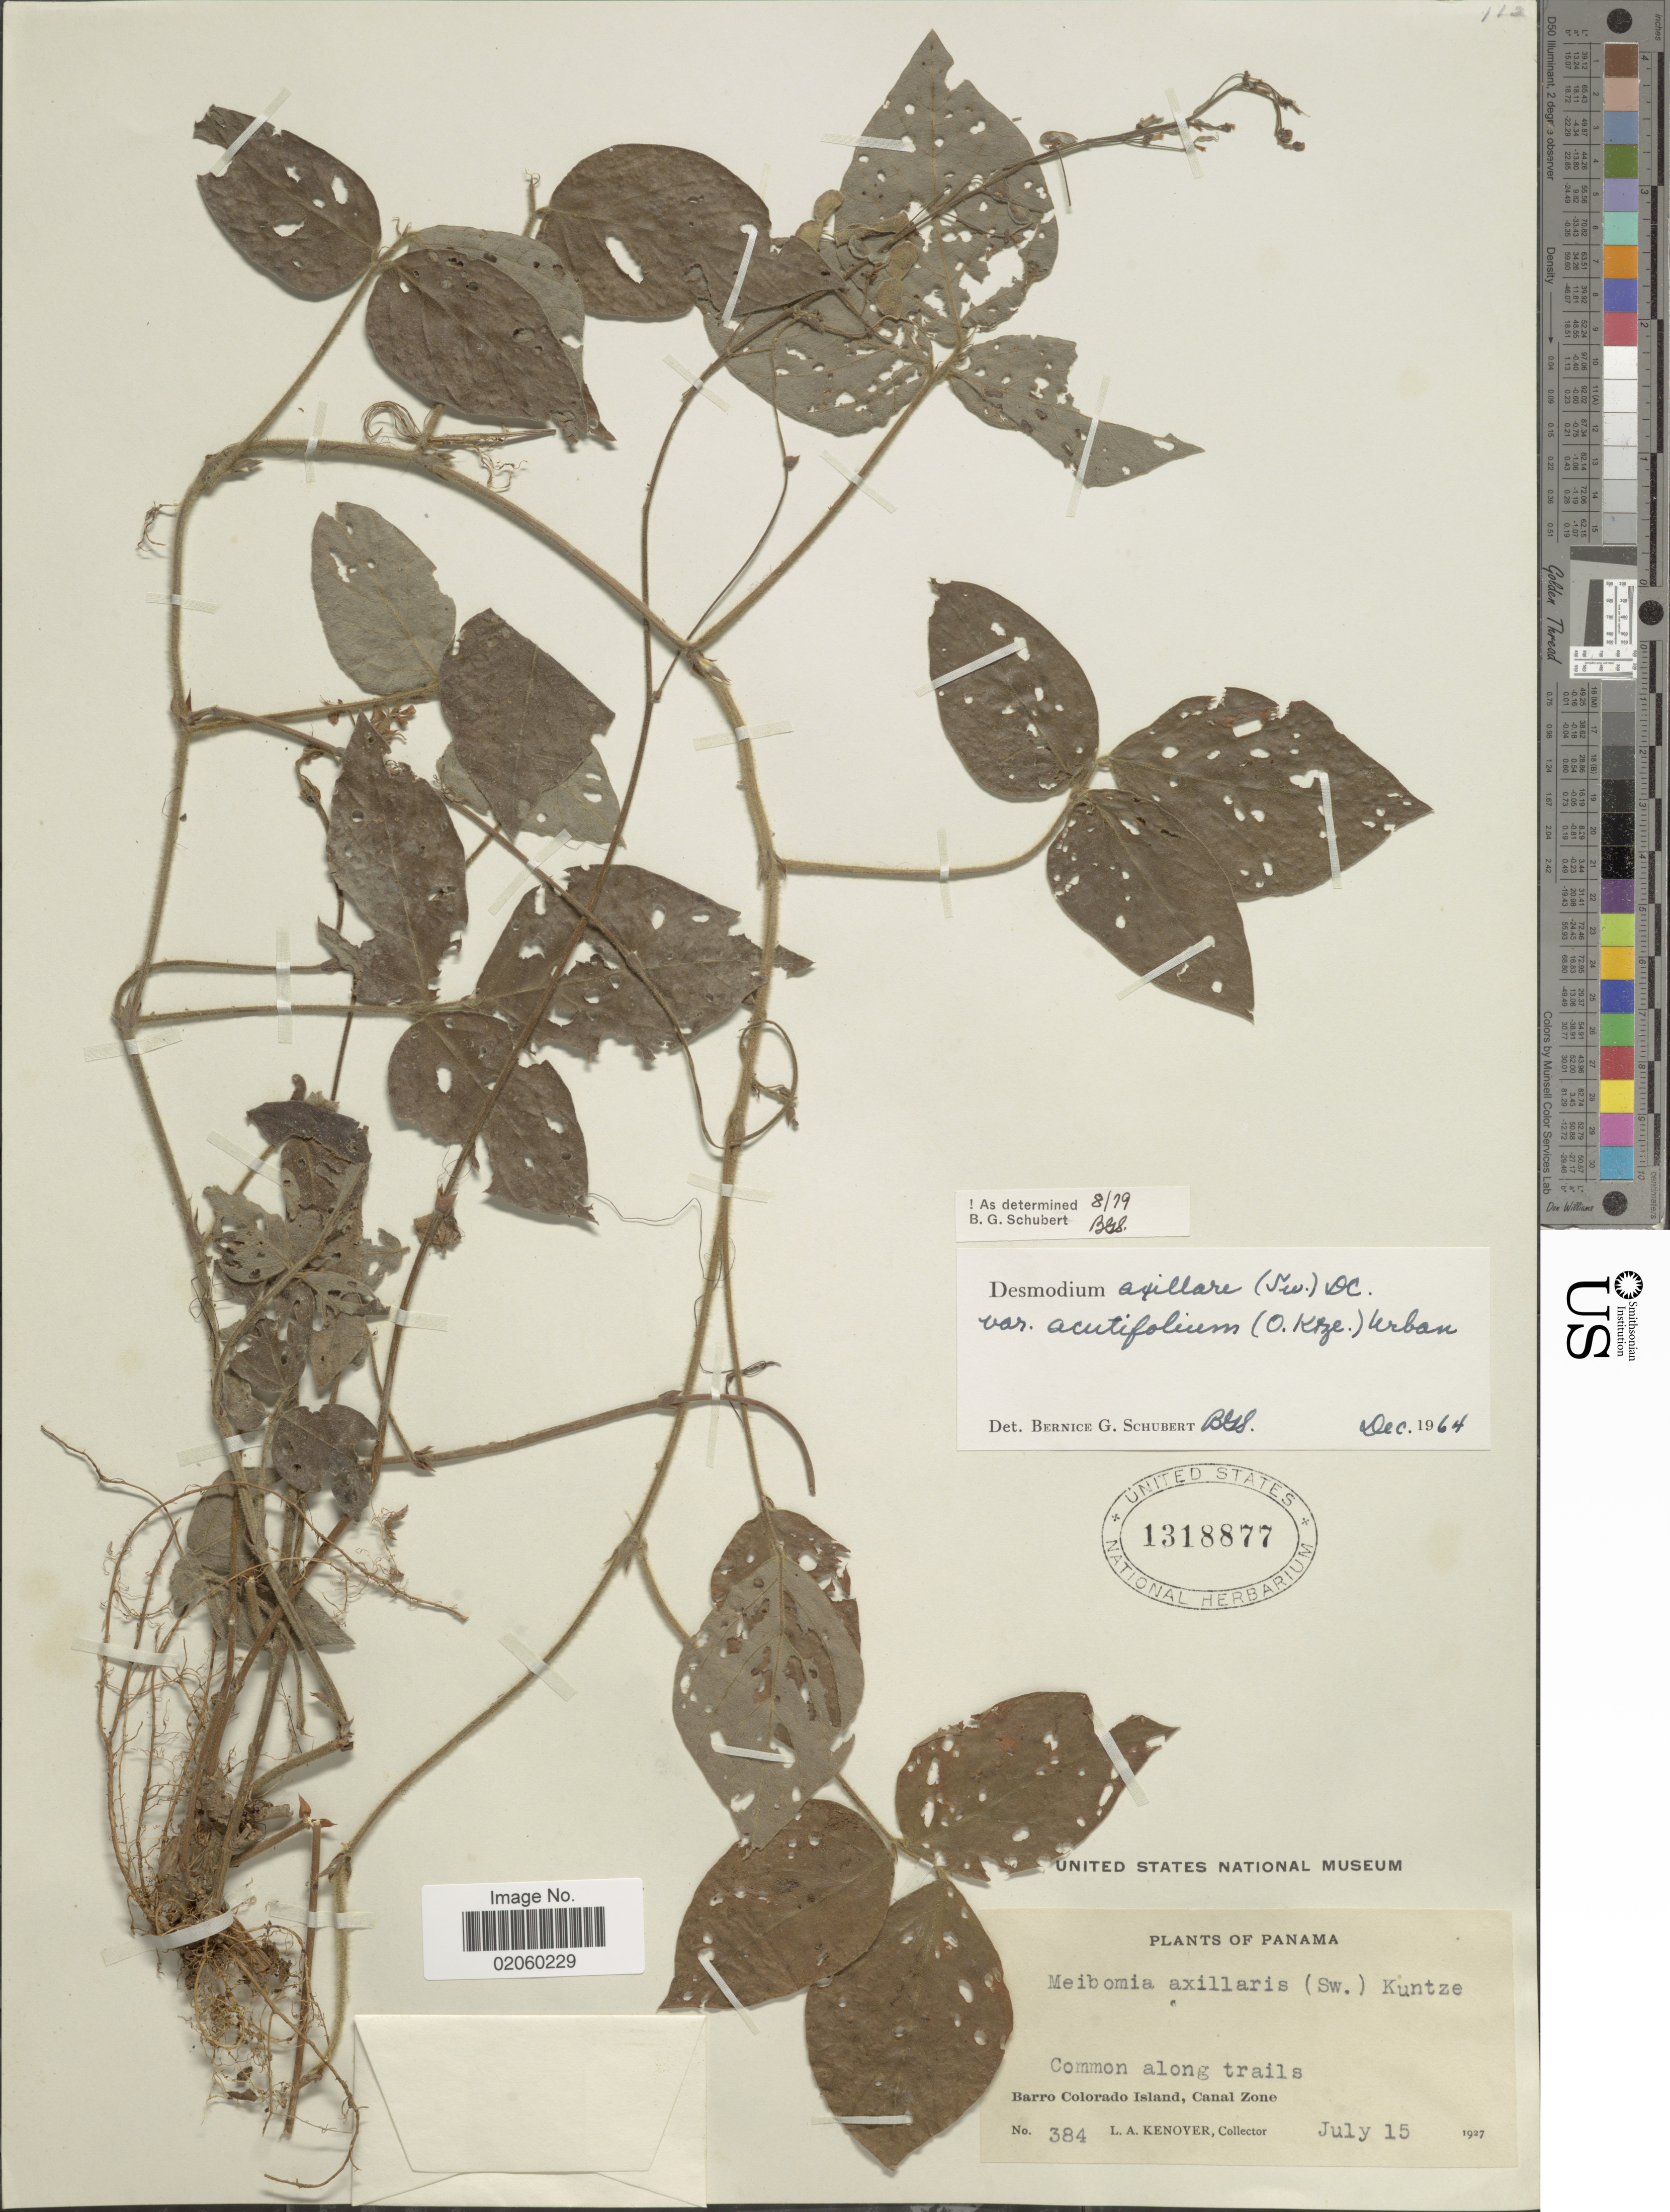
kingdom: Plantae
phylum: Tracheophyta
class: Magnoliopsida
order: Fabales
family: Fabaceae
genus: Desmodium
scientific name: Desmodium axillare var. acutifolium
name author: (Kuntze) Urb.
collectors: L. Kenover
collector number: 384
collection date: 1927-07-15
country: Panama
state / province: Colón / Panamá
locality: Berro Colorado Island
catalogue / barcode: US 1318877